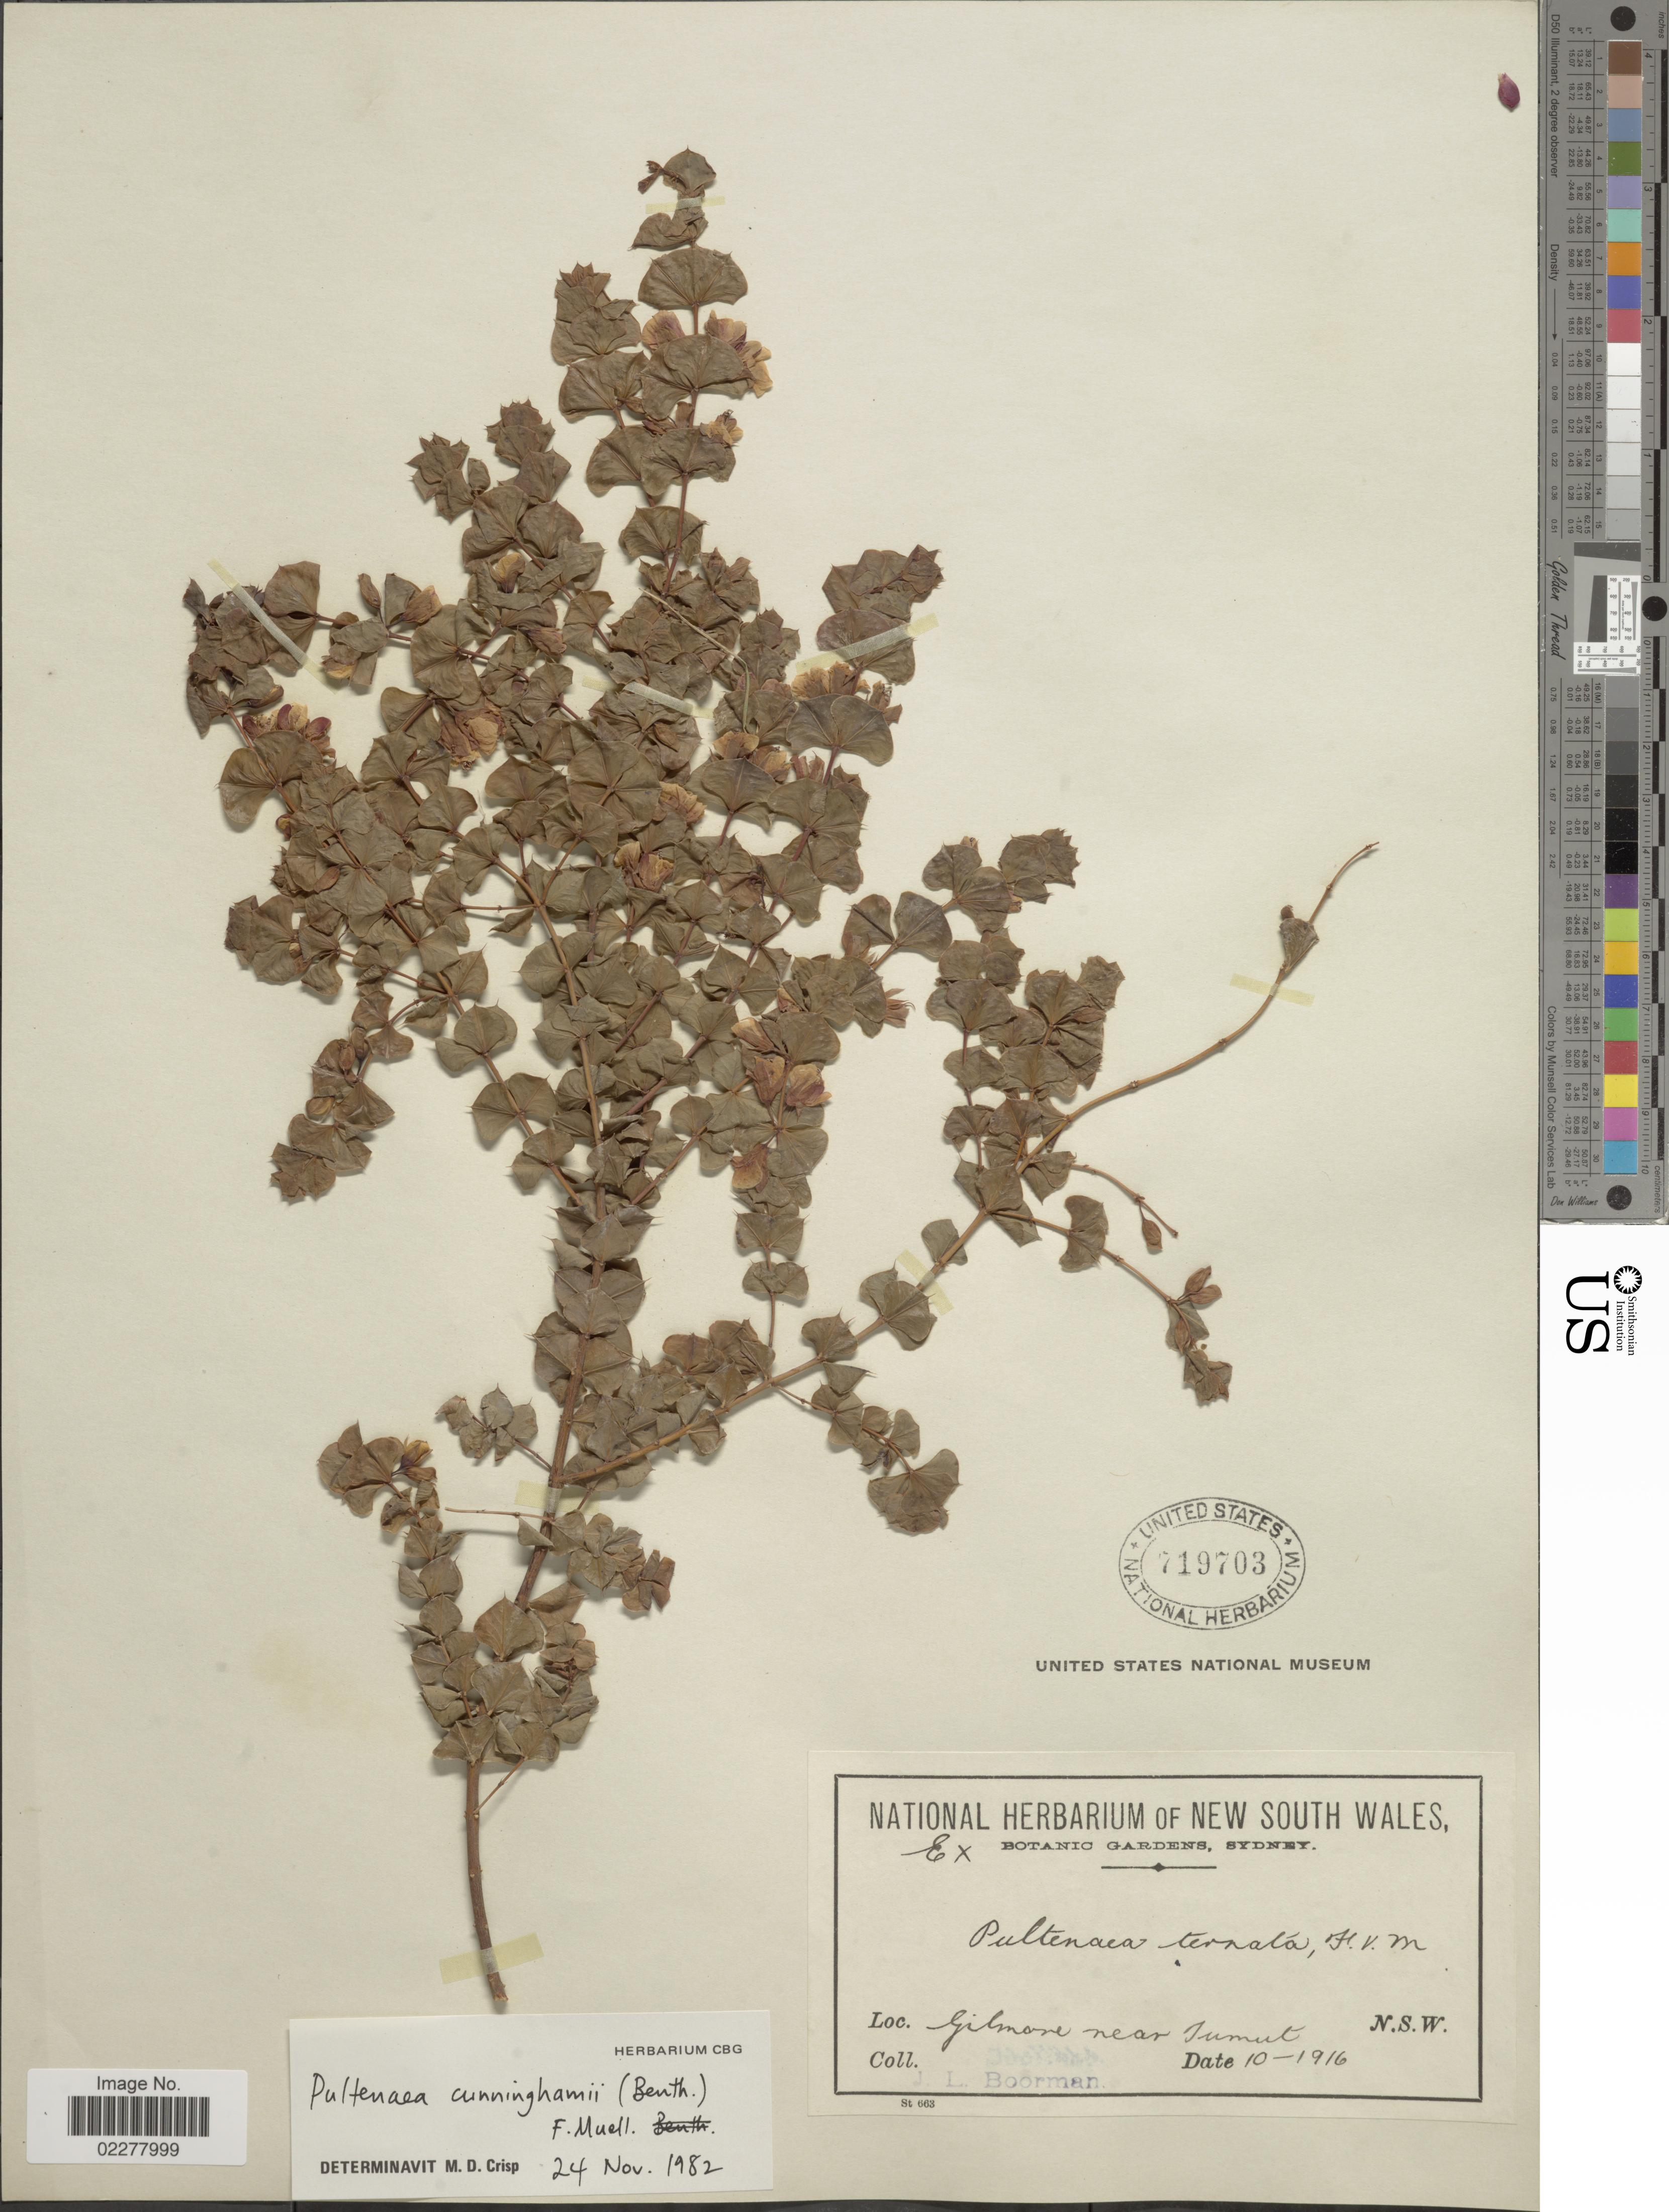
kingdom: Plantae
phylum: Tracheophyta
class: Magnoliopsida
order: Fabales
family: Fabaceae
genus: Pultenaea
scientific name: Pultenaea spinosa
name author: Will.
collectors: J. Boorman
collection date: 1916-10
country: Australia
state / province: New South Wales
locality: Gilmore near Tumut. N.S.W.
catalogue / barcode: US 719703